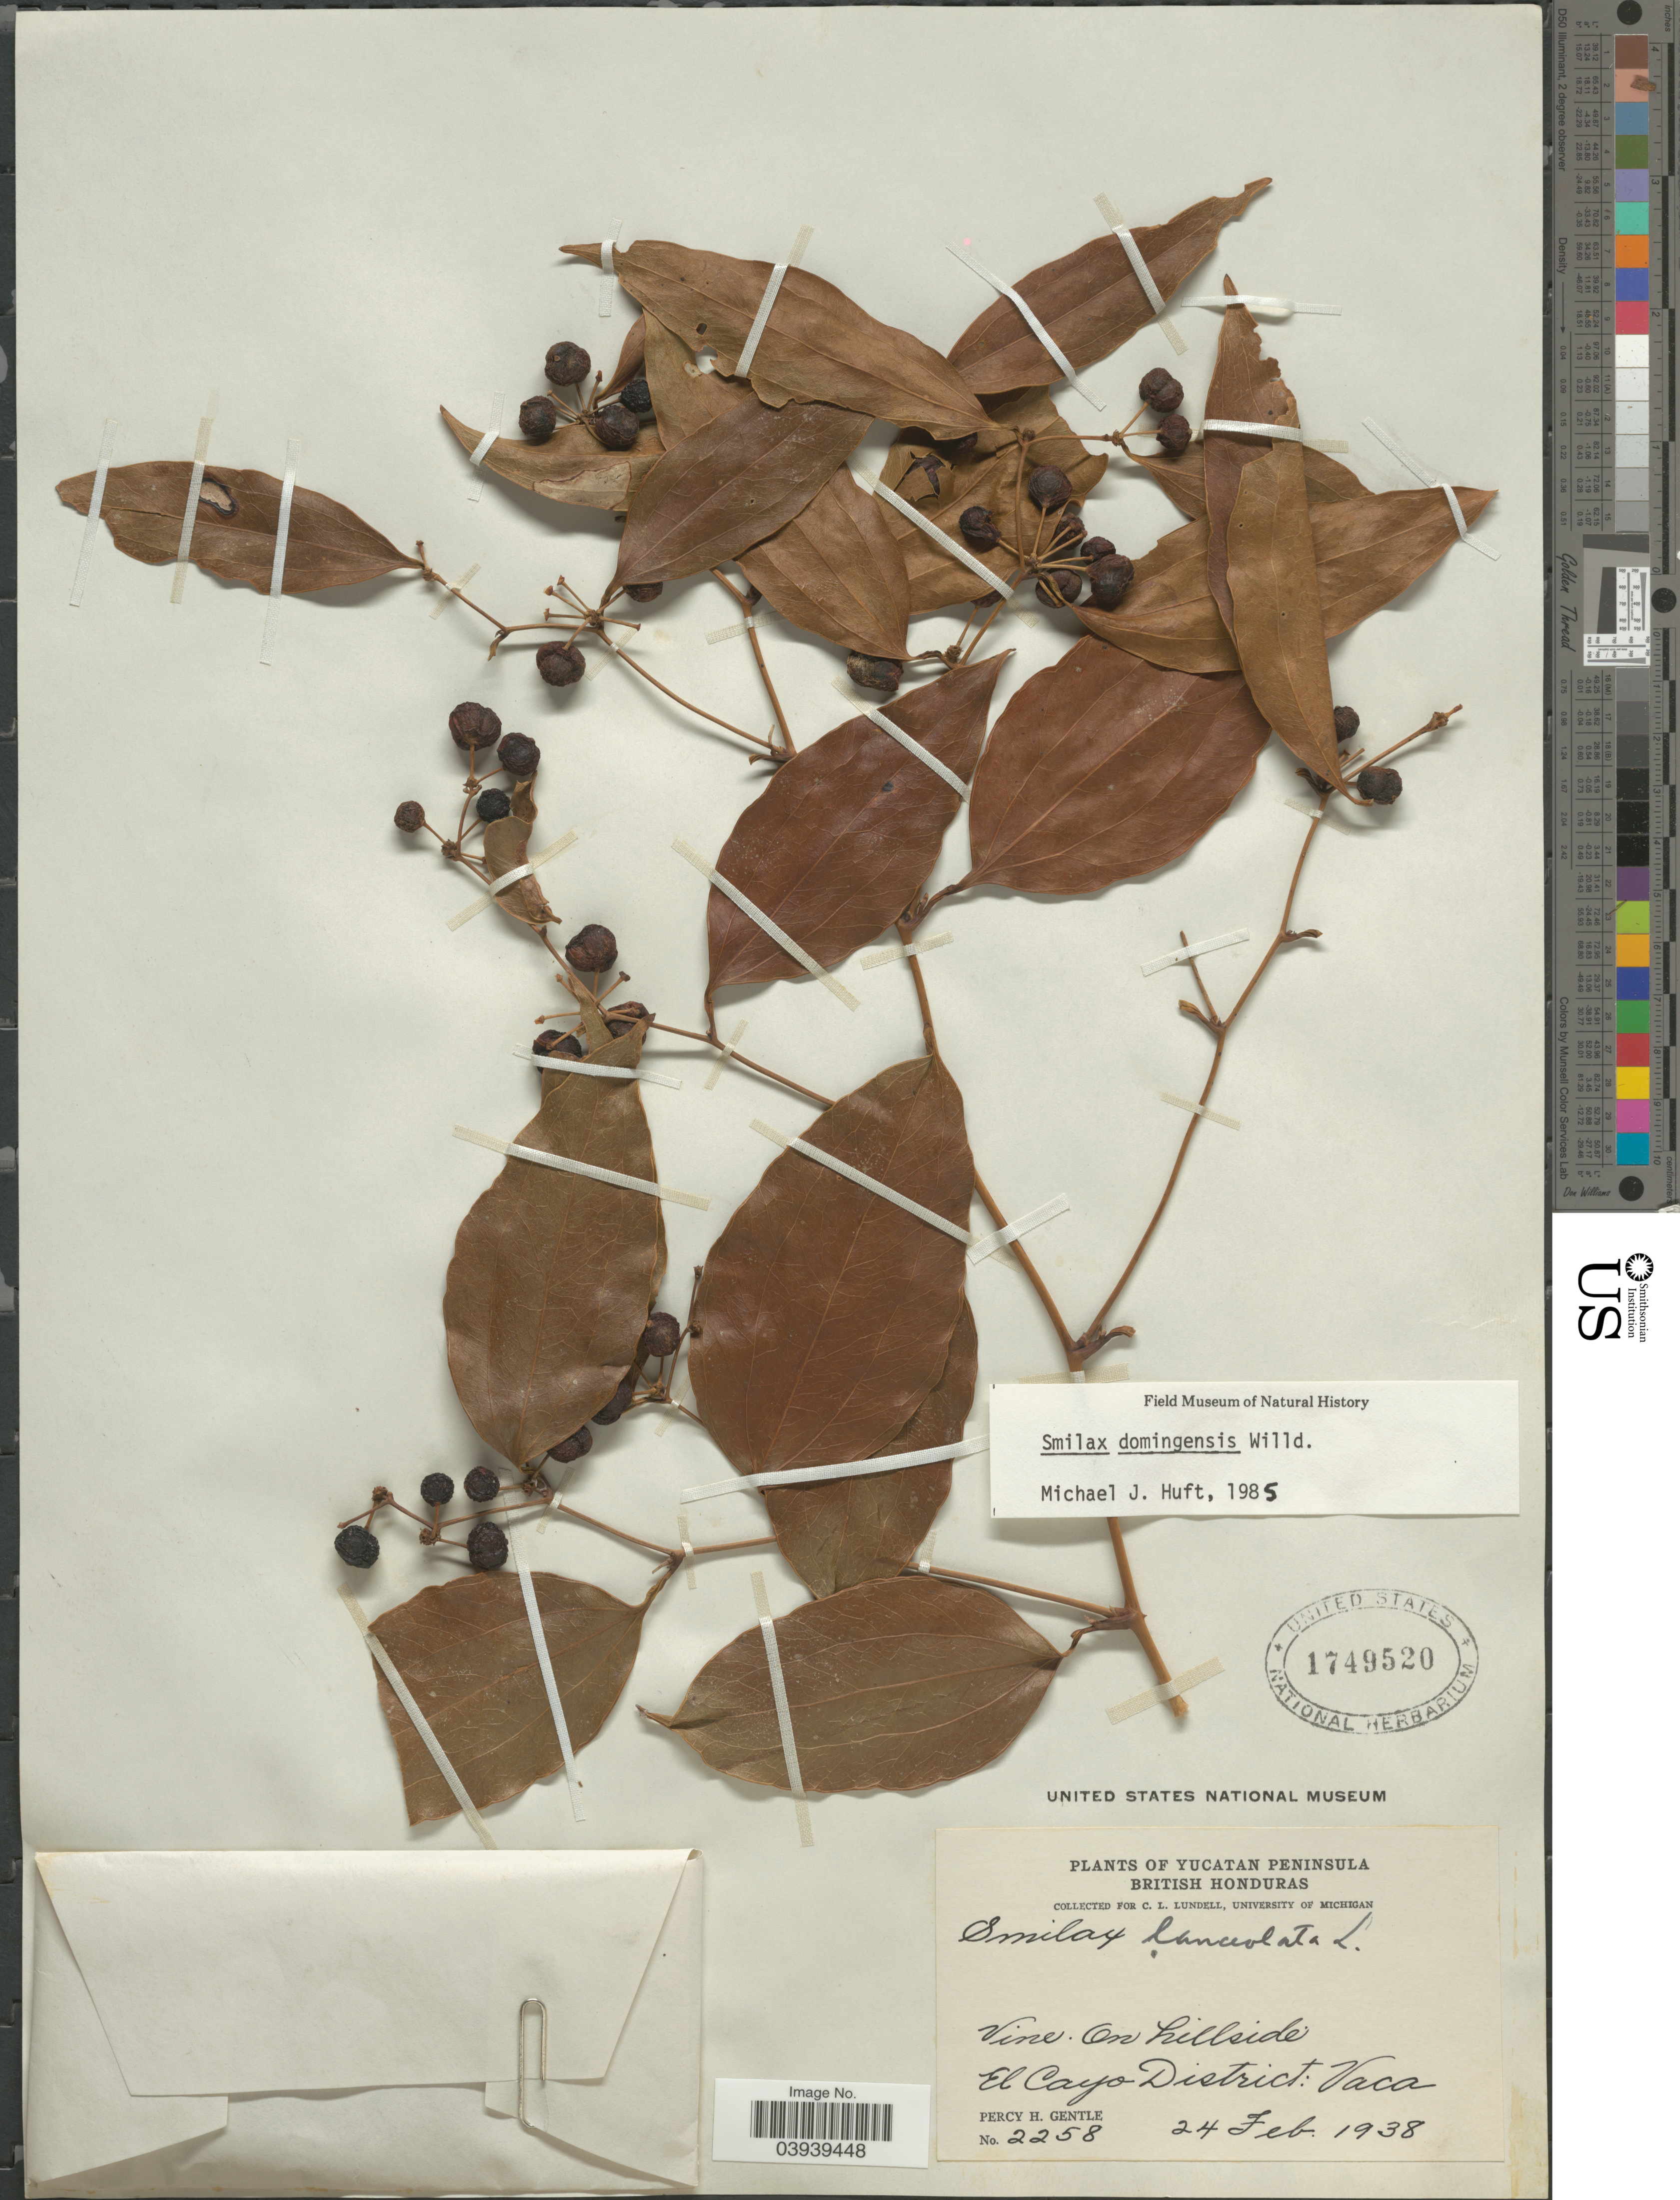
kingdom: Plantae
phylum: Tracheophyta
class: Liliopsida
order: Liliales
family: Smilacaceae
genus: Smilax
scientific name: Smilax domingensis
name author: Willd.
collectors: P. H. Gentle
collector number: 2258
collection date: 1938-02-24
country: Belize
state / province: Cayo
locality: Yucatan Peninsula. British Honduras. El Cayo District: Vaca.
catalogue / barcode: US 1749520